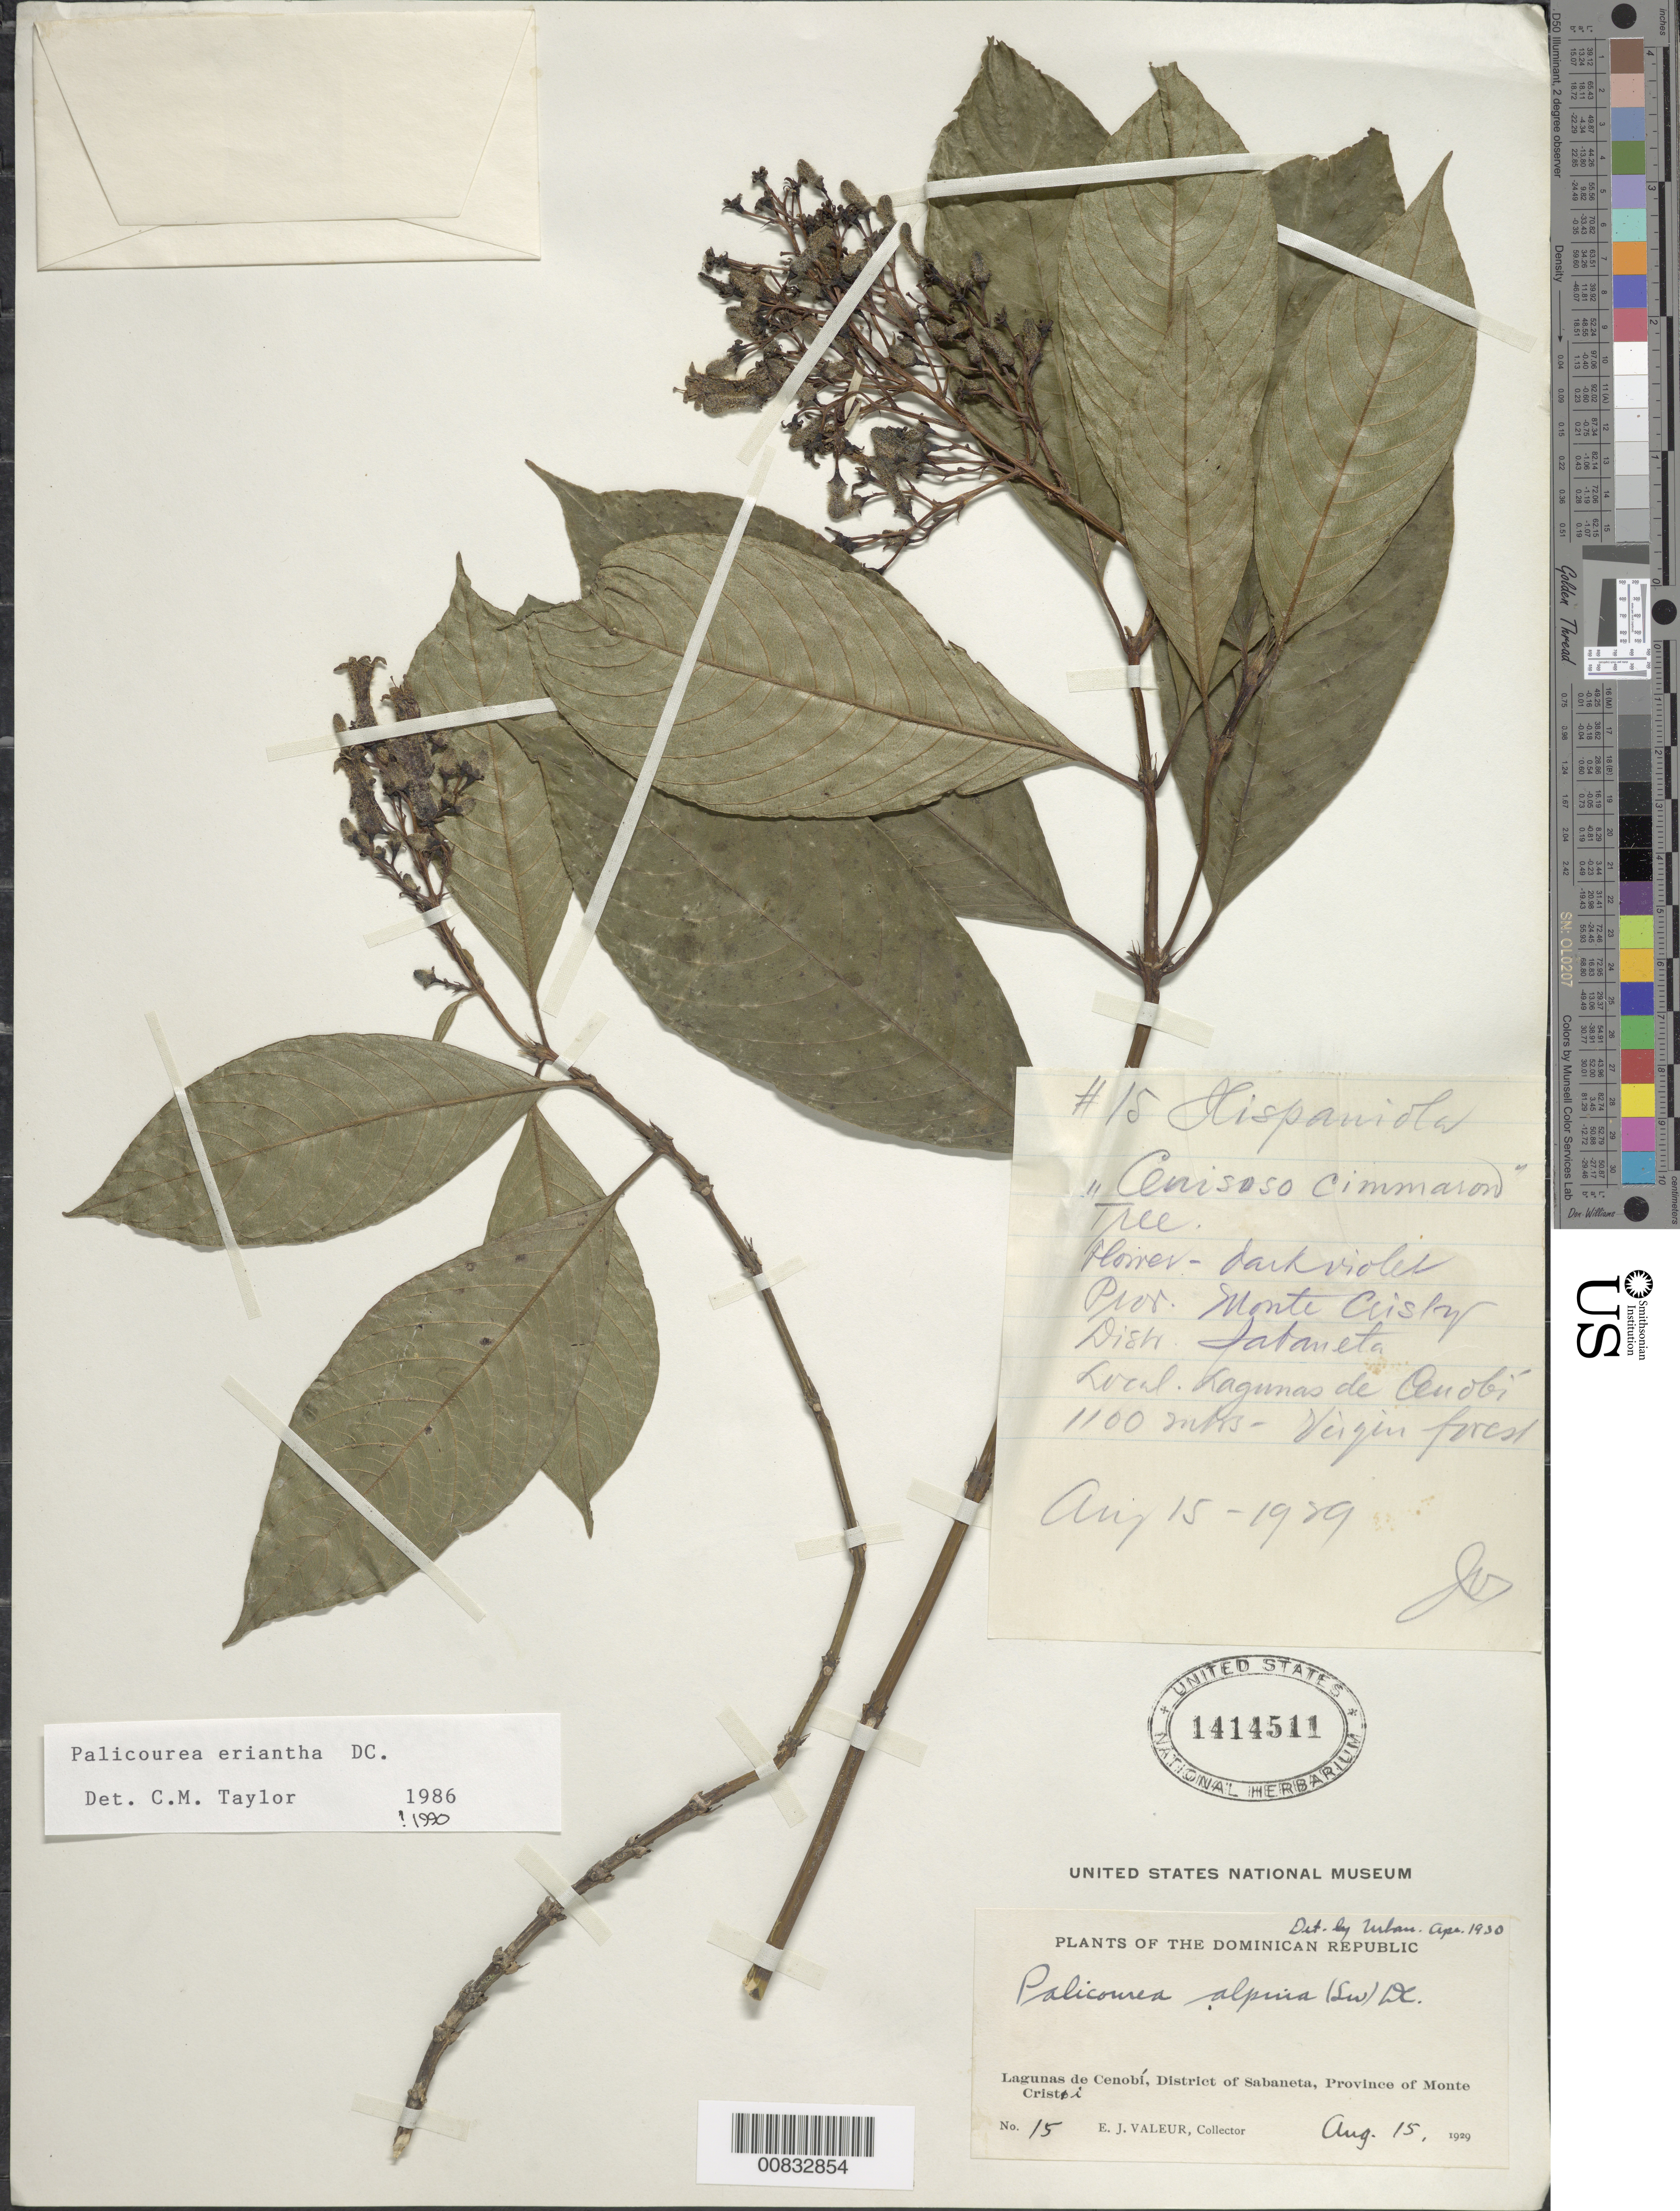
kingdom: Plantae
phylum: Tracheophyta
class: Magnoliopsida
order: Gentianales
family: Rubiaceae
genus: Palicourea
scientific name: Palicourea eriantha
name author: DC.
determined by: Taylor, Charlotte M.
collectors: E. Valeur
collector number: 15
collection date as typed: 15 Aug 1929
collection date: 1929-08-15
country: Dominican Republic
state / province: Monte Cristi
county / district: Sabaneta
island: Hispaniola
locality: Lagunas de Cenobi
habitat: Virgin forest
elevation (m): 1100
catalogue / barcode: US 1414511